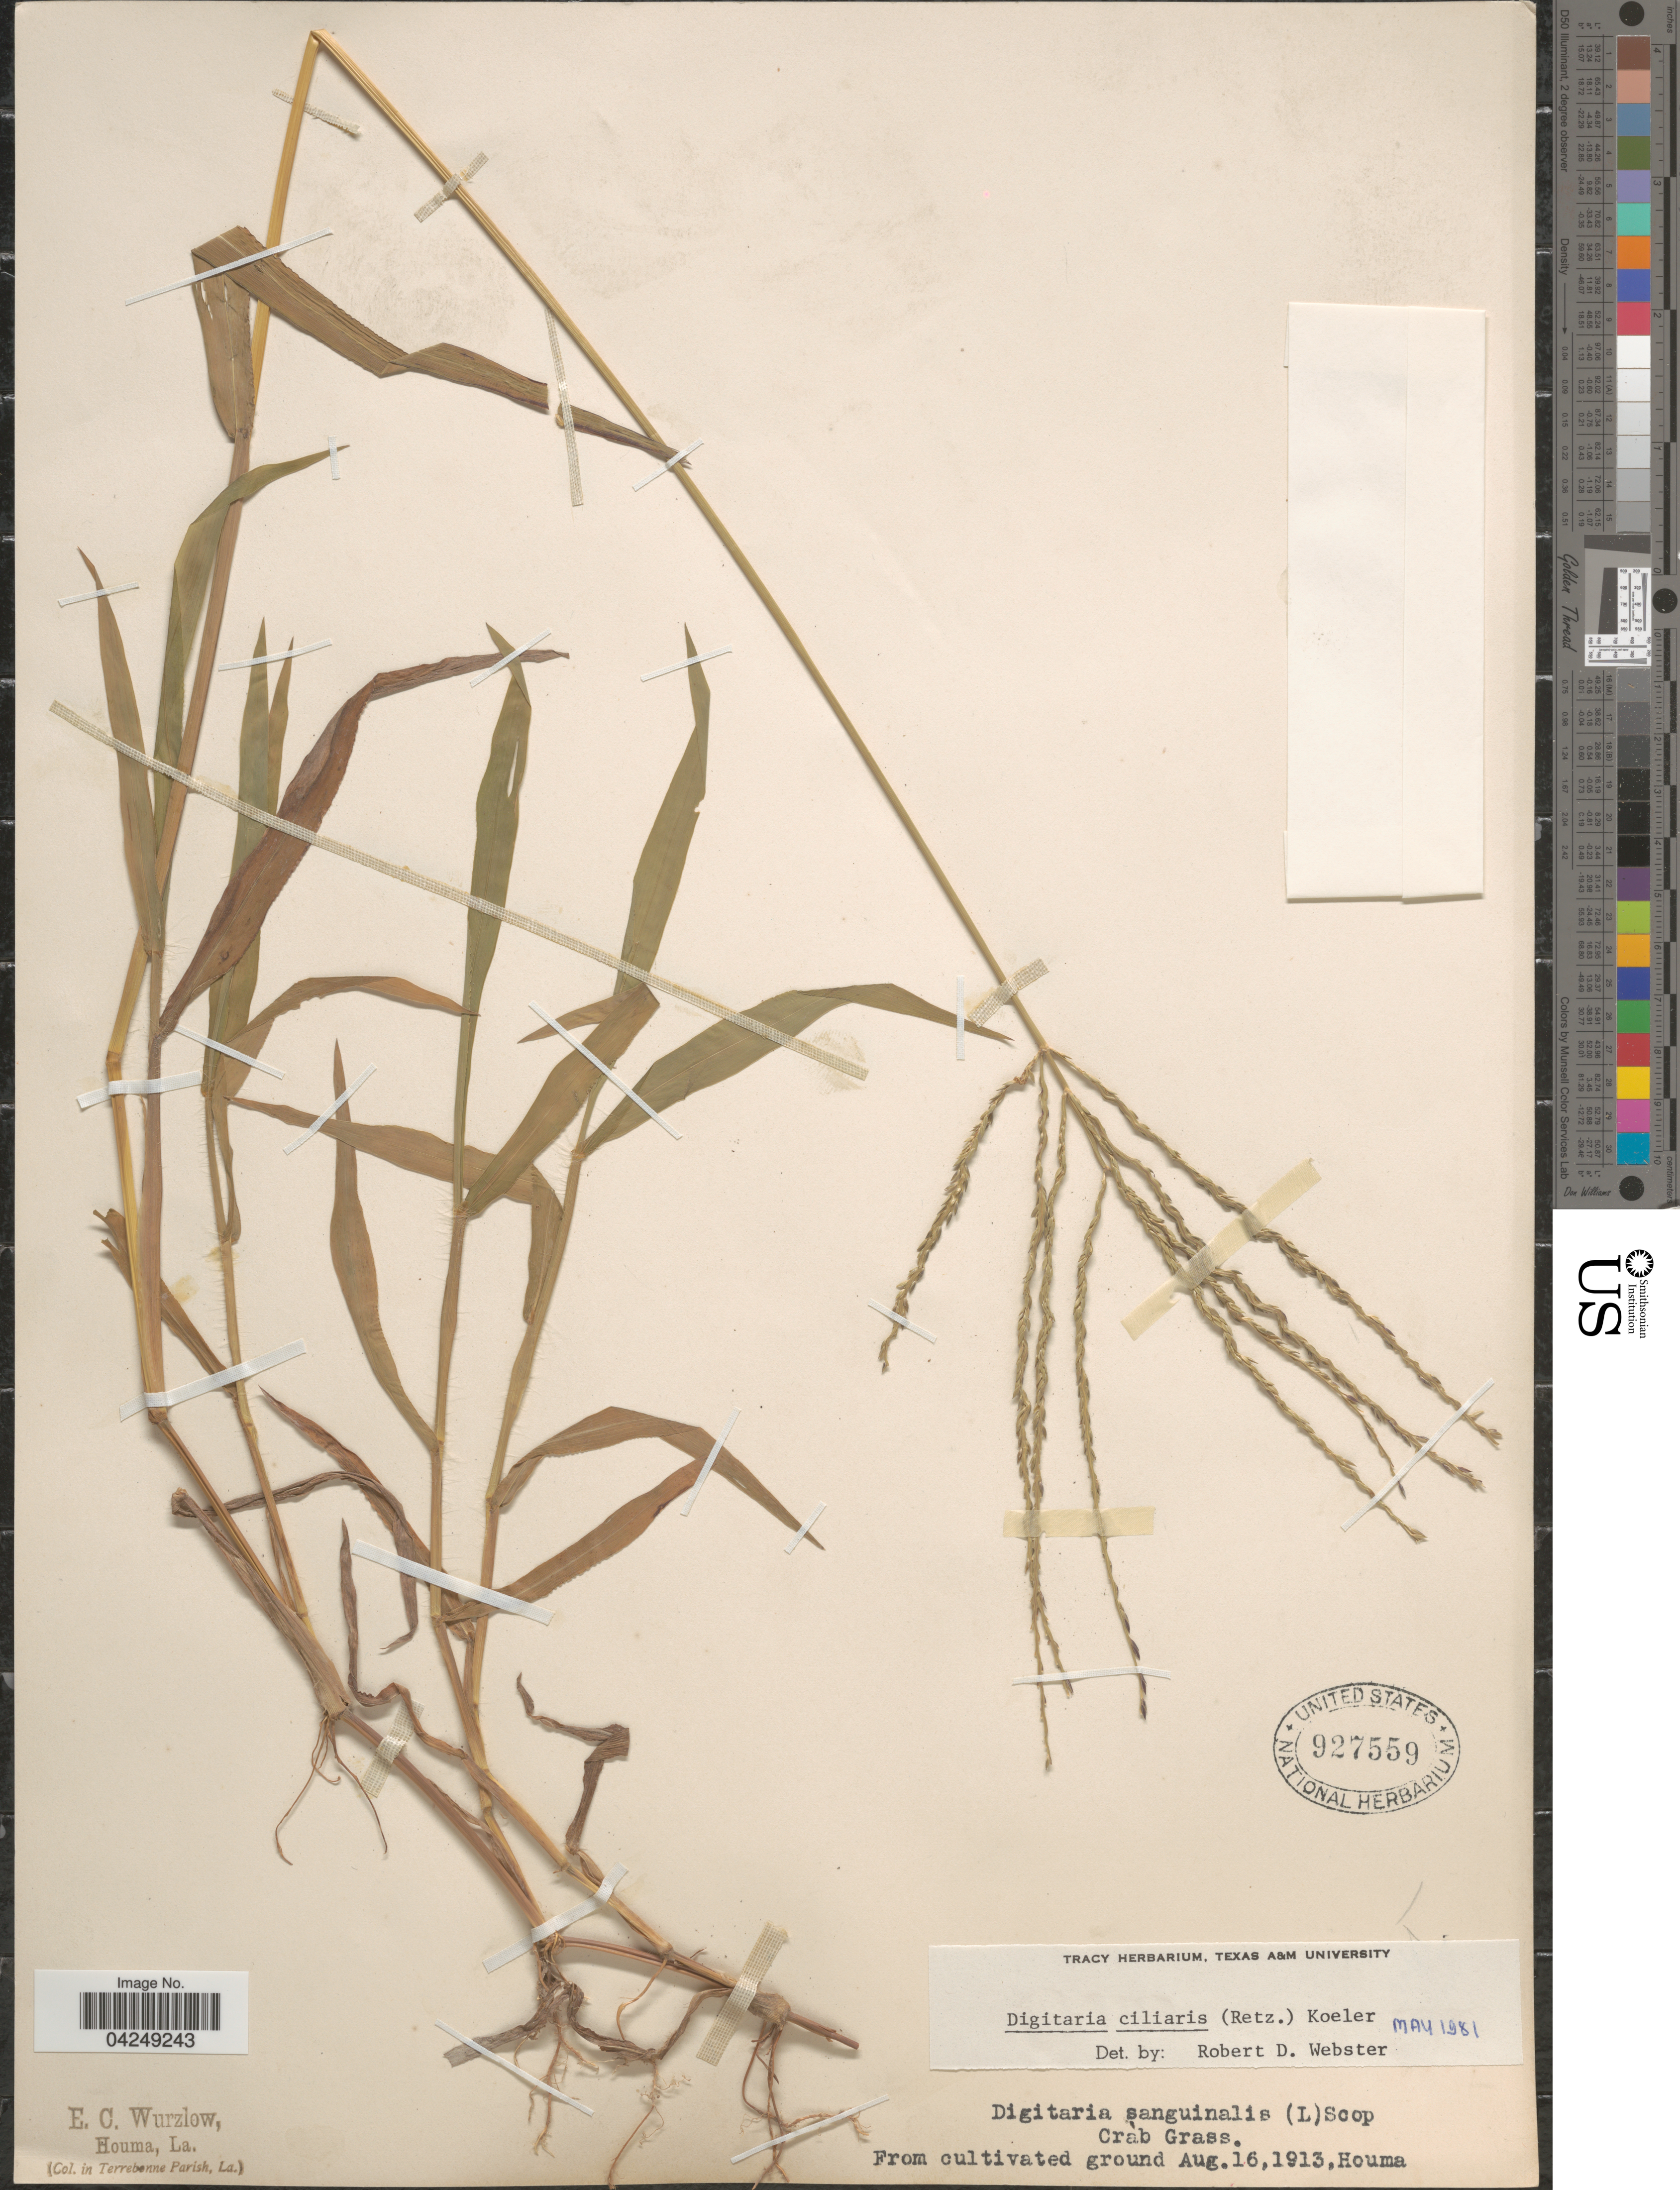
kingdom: Plantae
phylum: Tracheophyta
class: Liliopsida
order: Poales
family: Poaceae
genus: Digitaria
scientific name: Digitaria ciliaris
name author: (Retz.) Koeler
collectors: E. Wurzlow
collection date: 1913-08-16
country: United States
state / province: Louisiana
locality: Terrebonne Parish.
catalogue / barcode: US 927559